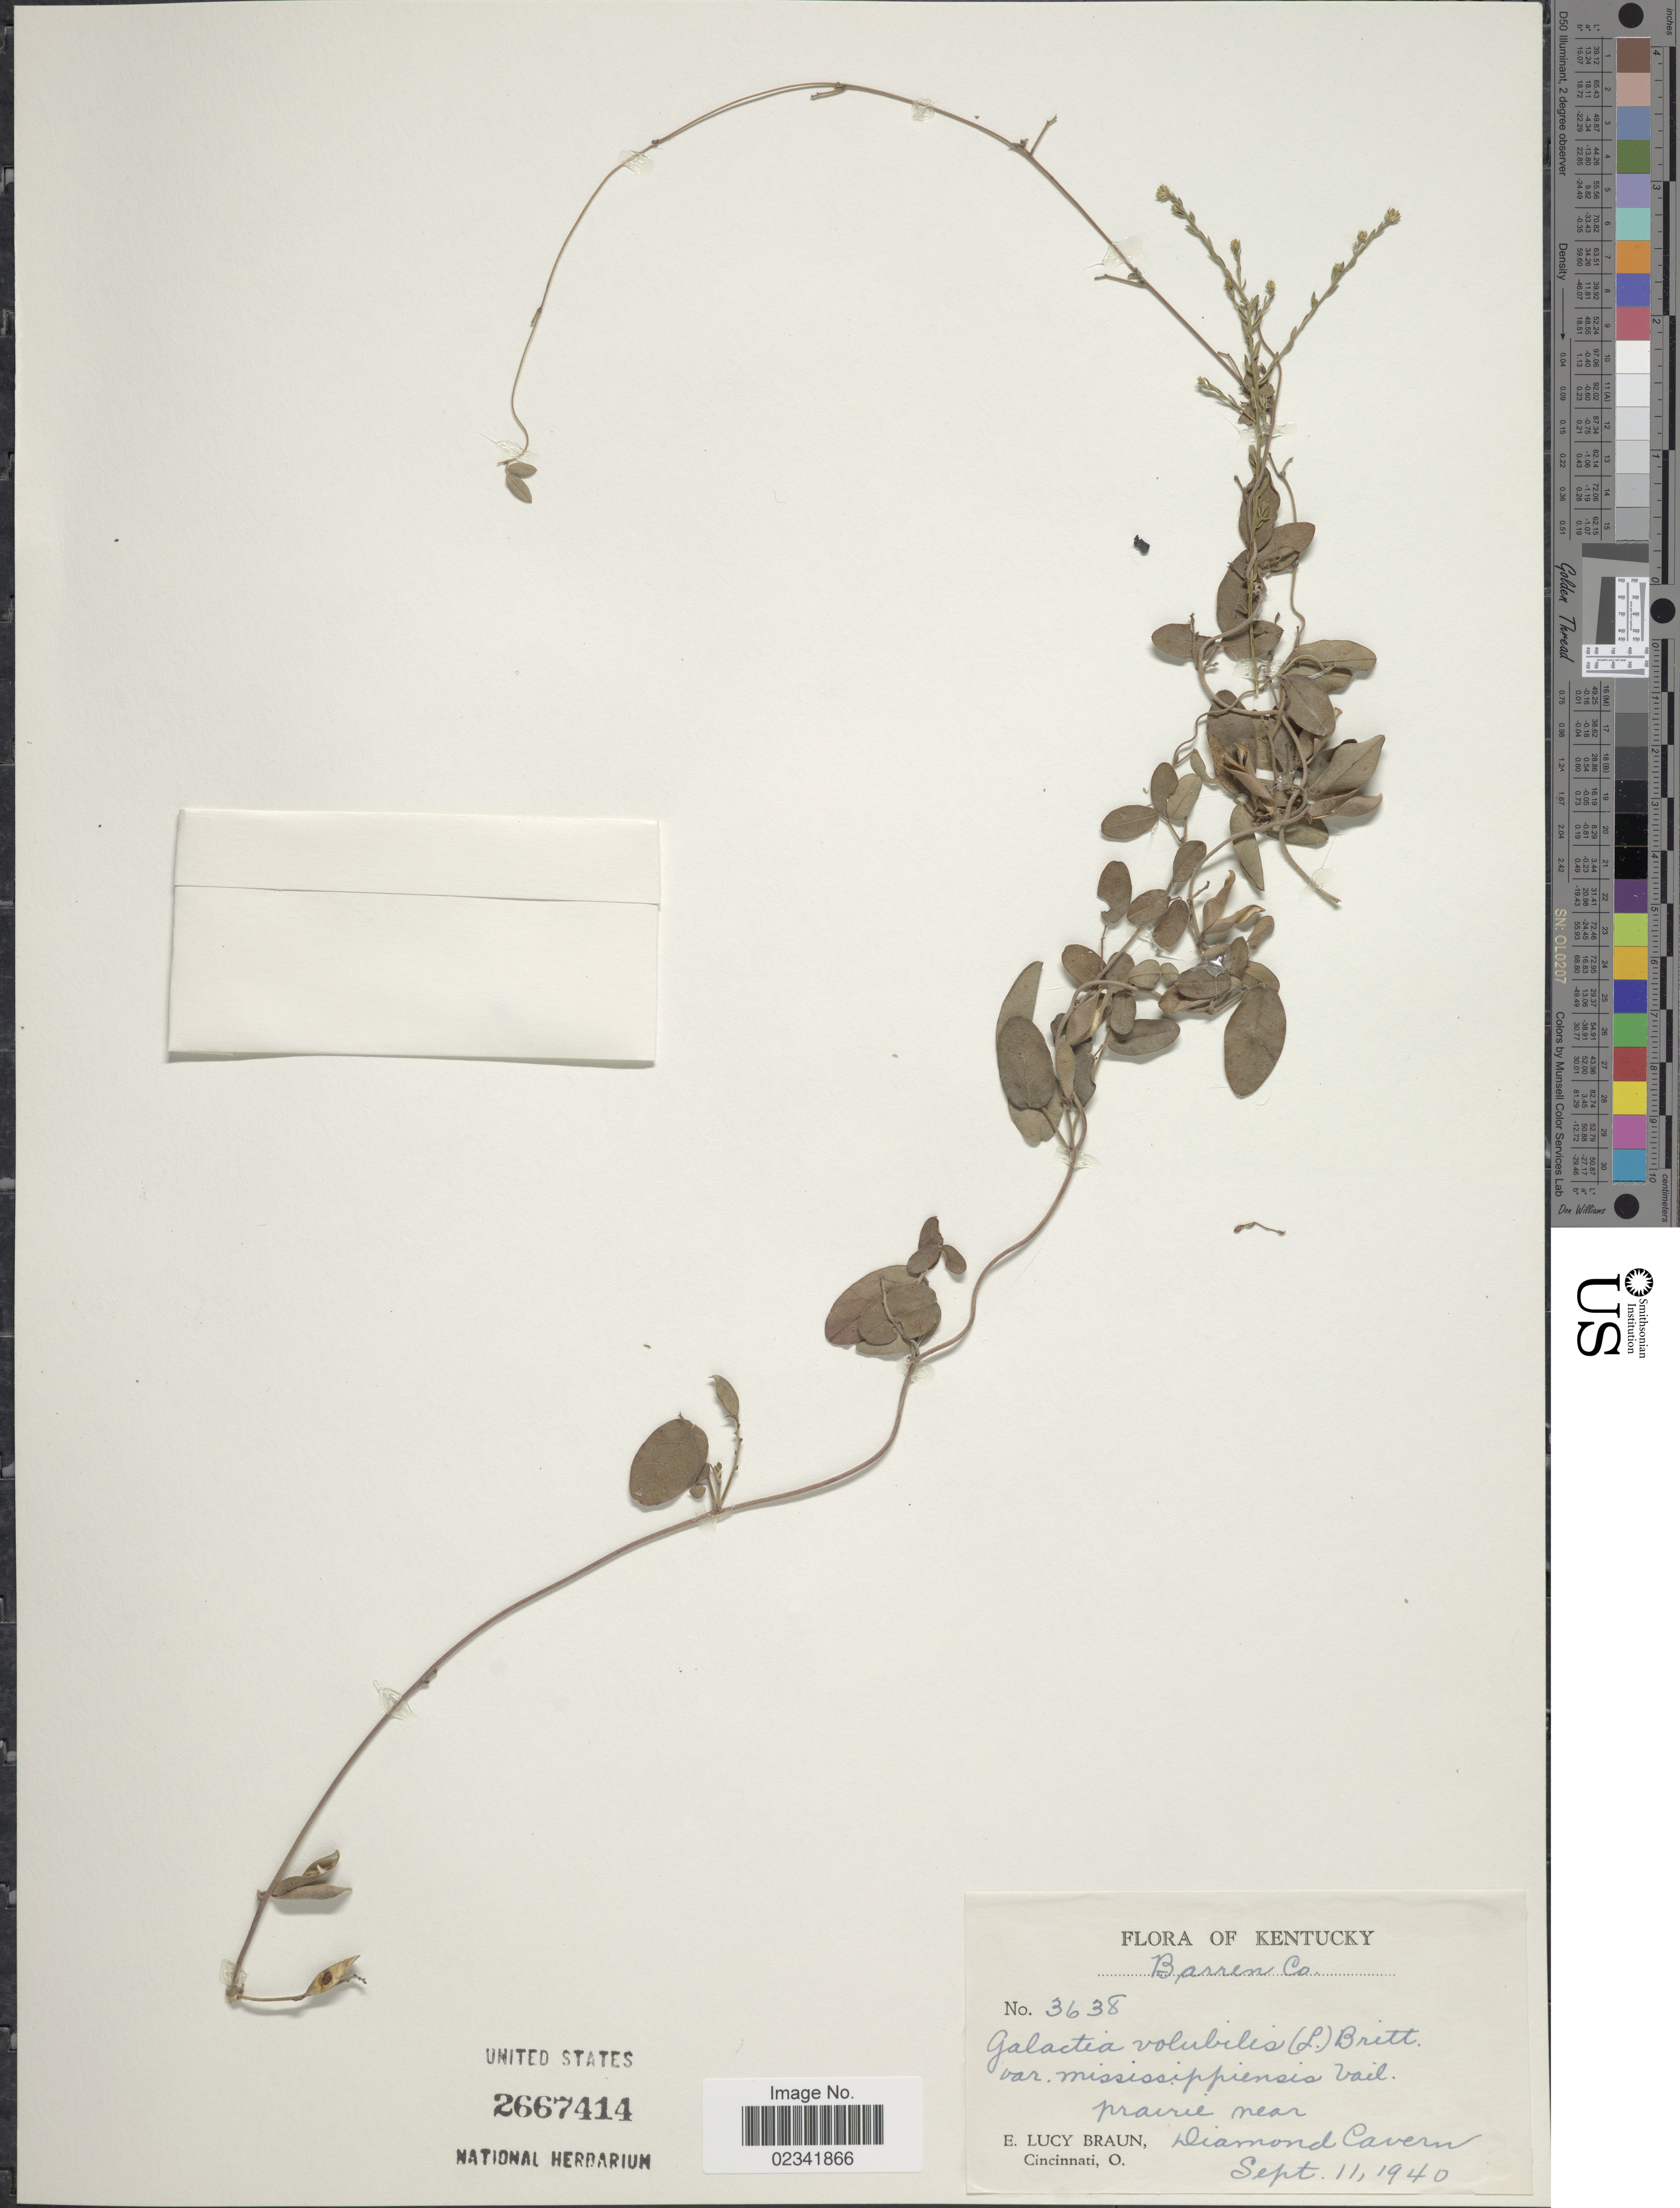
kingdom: Plantae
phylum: Tracheophyta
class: Magnoliopsida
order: Fabales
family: Fabaceae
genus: Galactia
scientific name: Galactia volubilis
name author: (L.) Britton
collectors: E. L. Braun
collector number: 3638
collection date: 1940-09-11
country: United States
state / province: Kentucky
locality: Barren Co., Diamond Cavern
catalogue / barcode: US 2667414